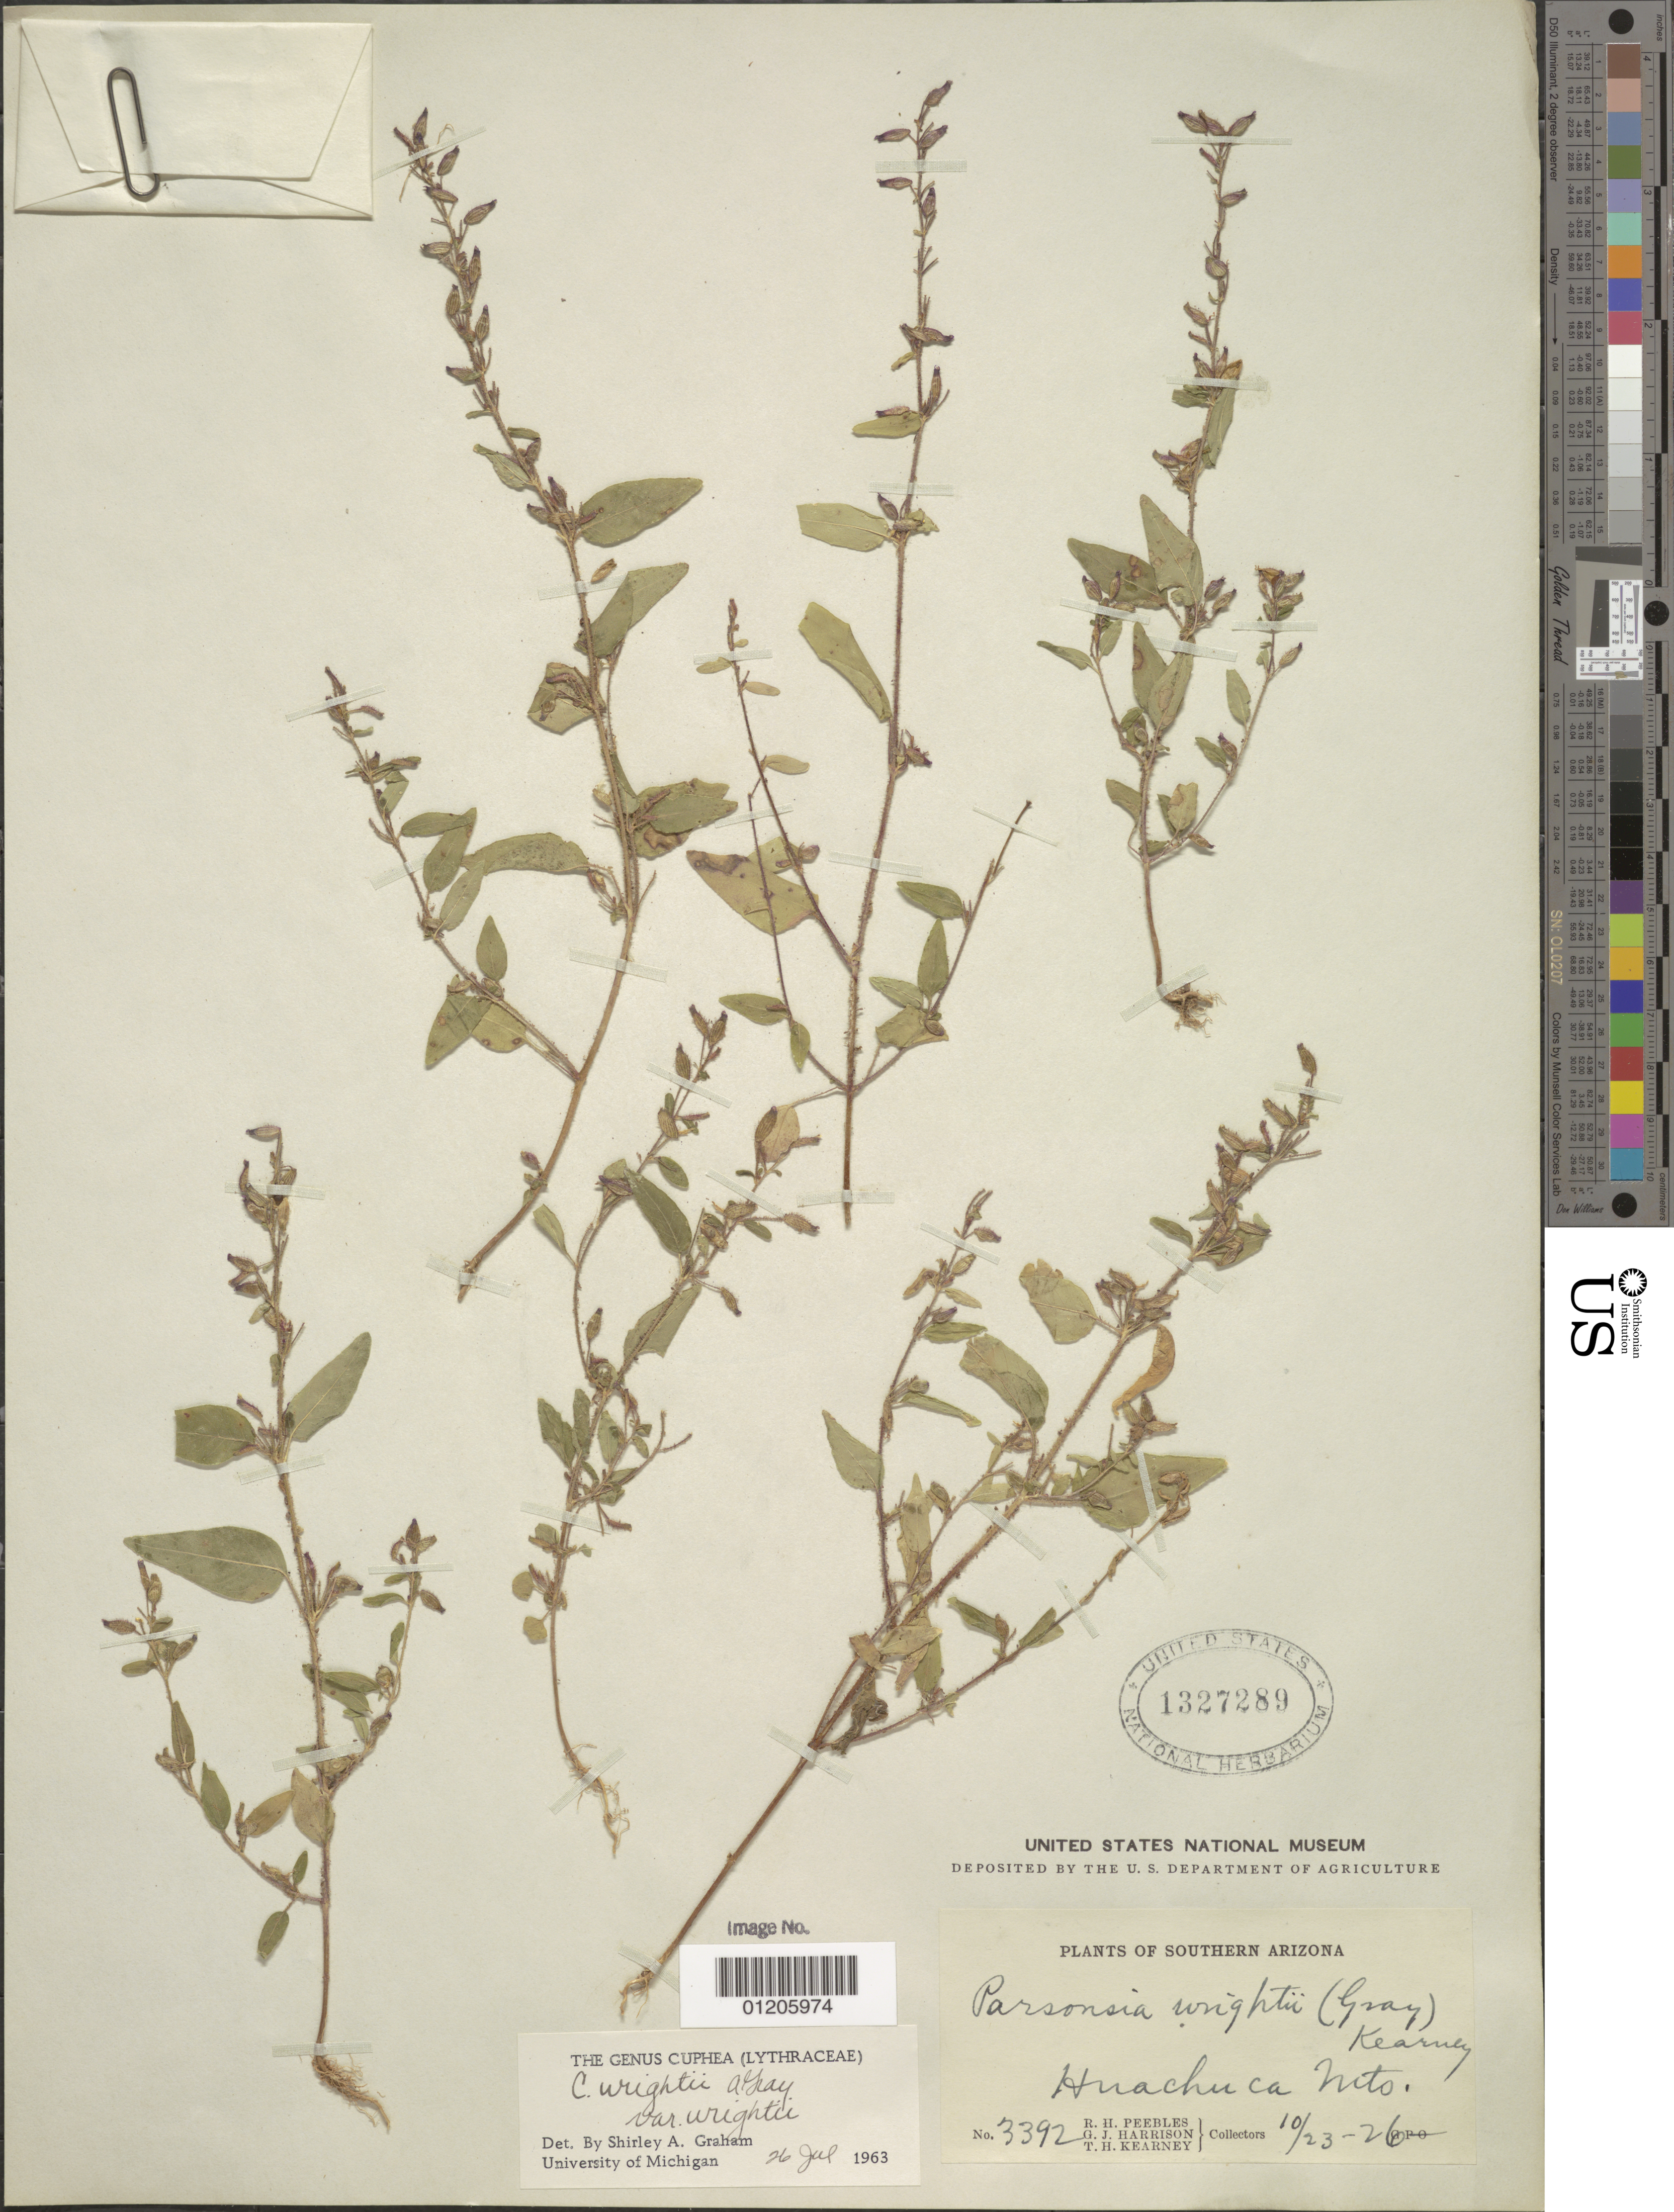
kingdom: Plantae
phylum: Tracheophyta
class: Magnoliopsida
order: Myrtales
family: Lythraceae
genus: Cuphea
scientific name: Cuphea wrightii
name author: A. Gray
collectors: R. H. Peebles, G. J. Harrison & T. H. Kearney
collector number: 3392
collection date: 1926-10-23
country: United States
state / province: Arizona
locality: Huachuca Mts.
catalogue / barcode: US 1327289